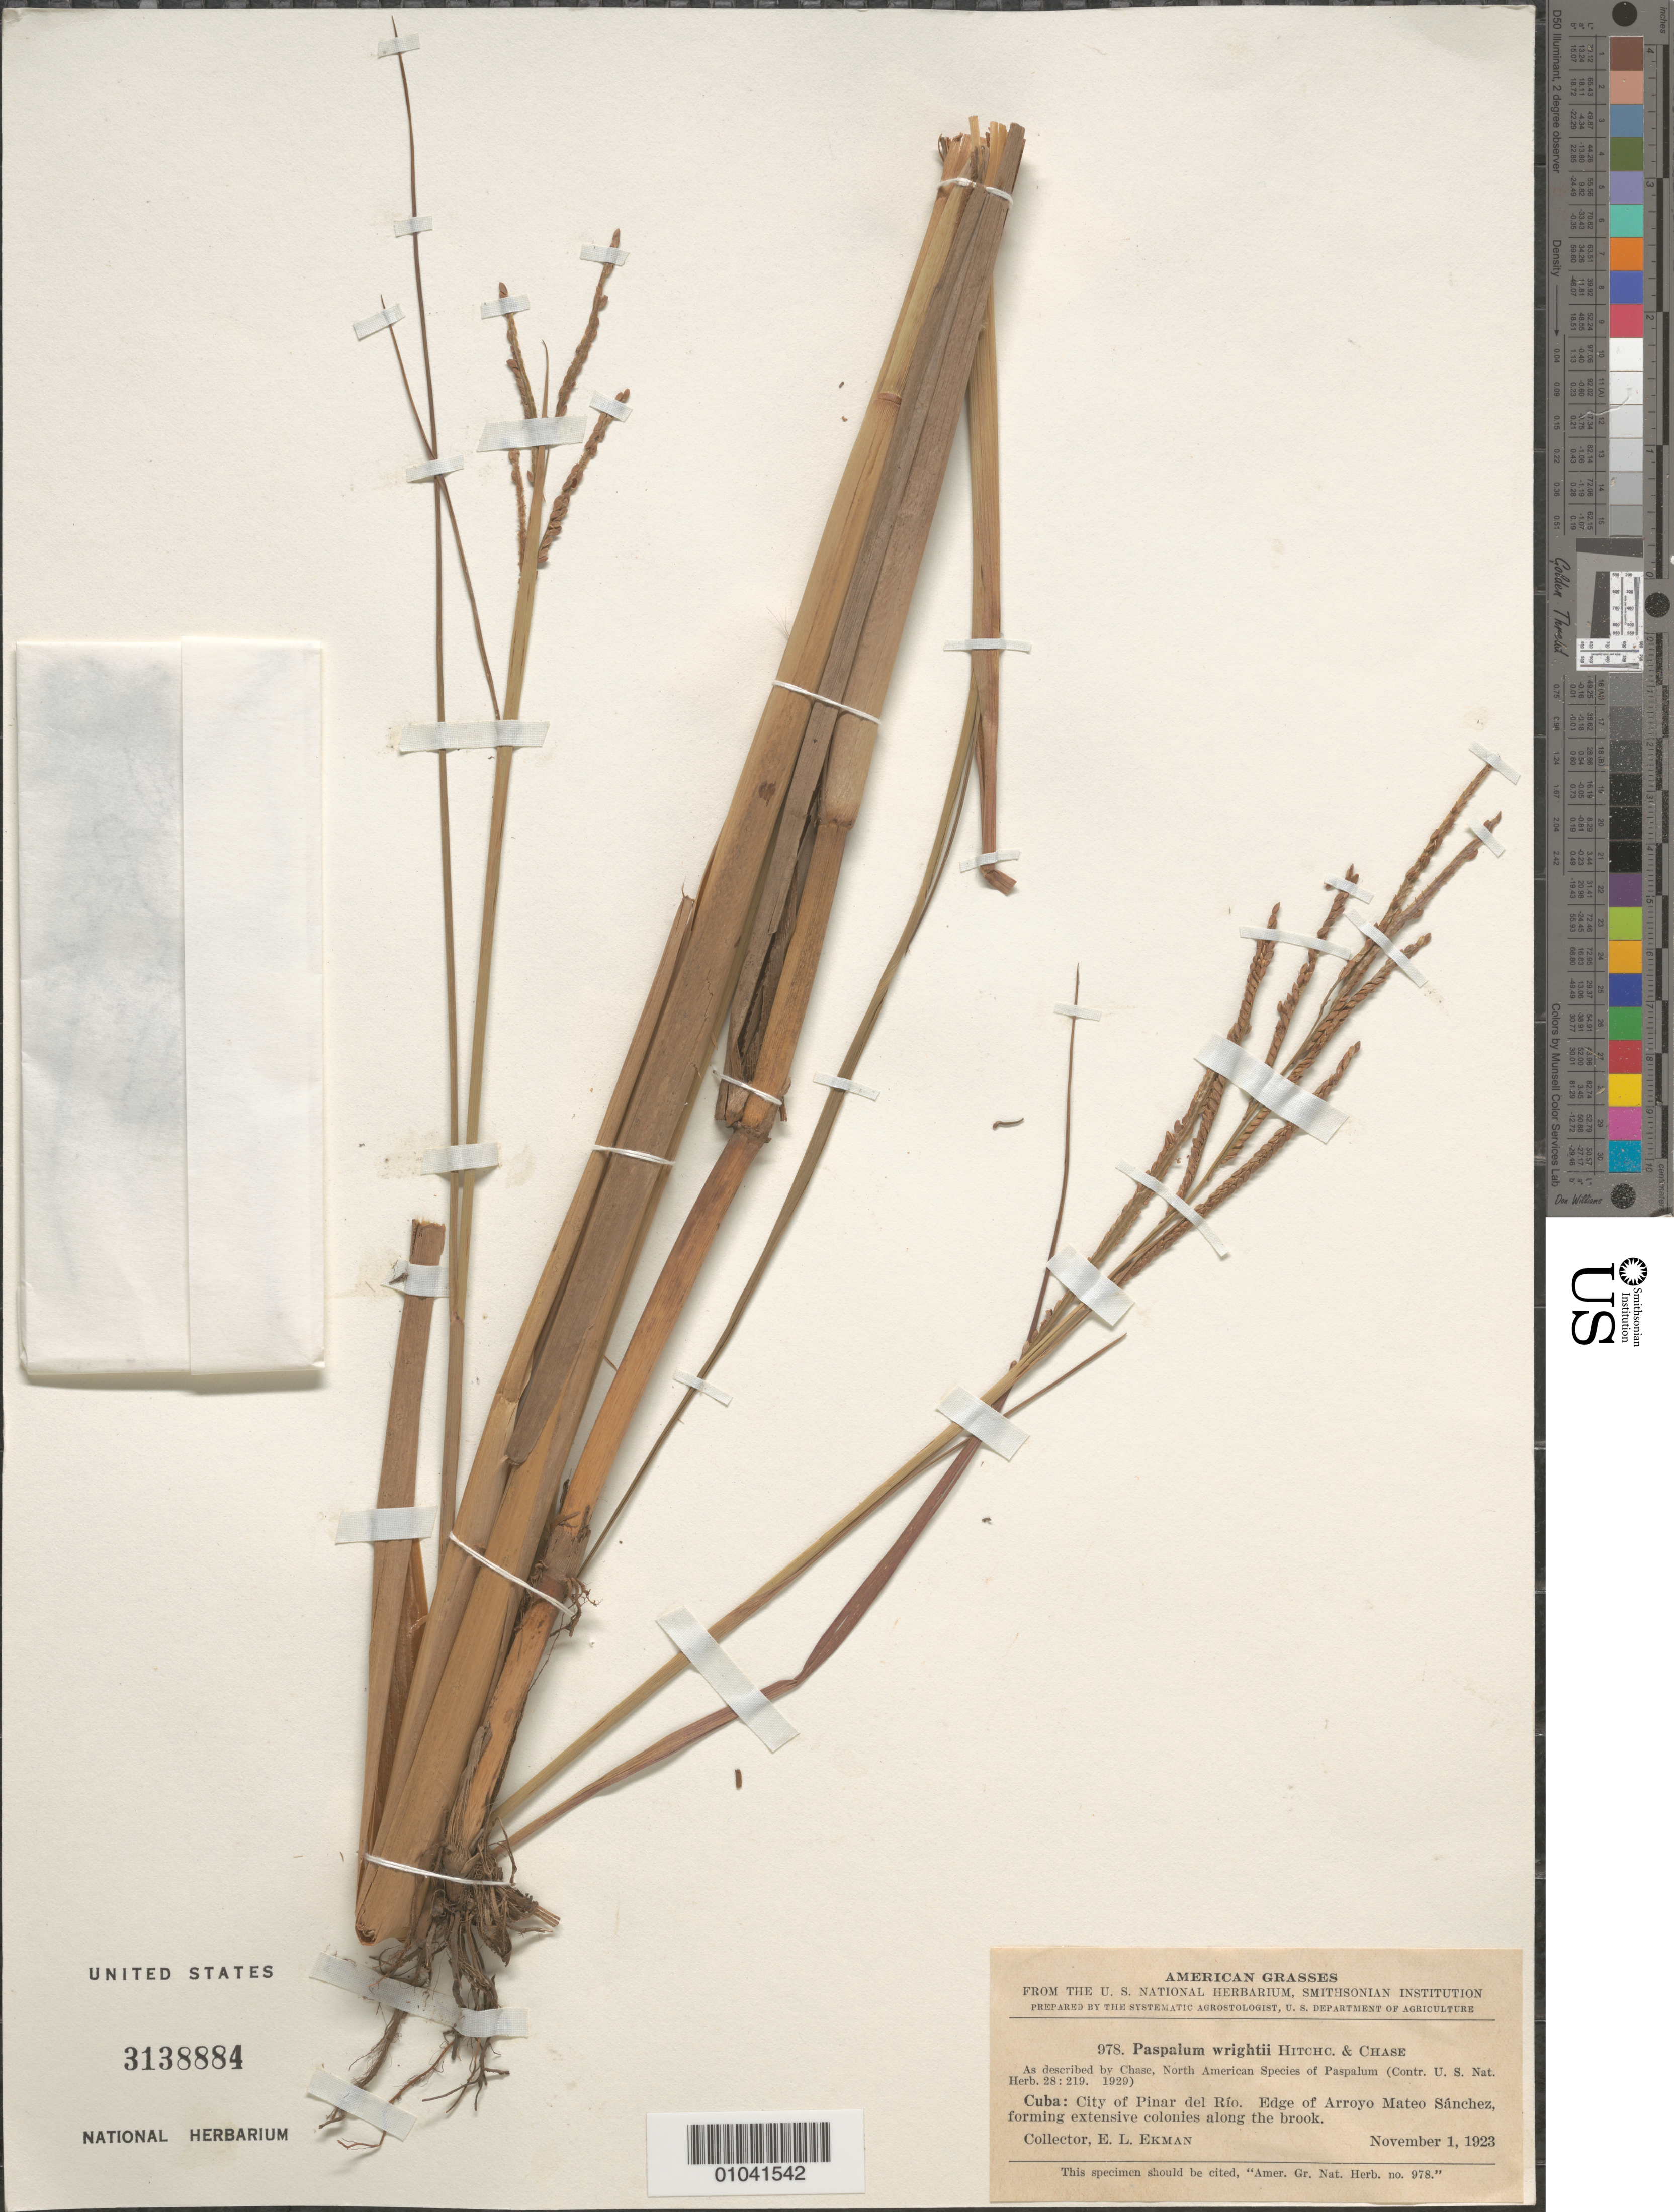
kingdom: Plantae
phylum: Tracheophyta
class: Liliopsida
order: Poales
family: Poaceae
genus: Paspalum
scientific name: Paspalum wrightii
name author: Hitchc. & Chase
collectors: E. L. Ekman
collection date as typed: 01 Nov 1923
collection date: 1923-11-01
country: Cuba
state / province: Pinar del Rio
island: Cuba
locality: Edge of Arroyo Mateo Sanchez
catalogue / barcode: US 3138884